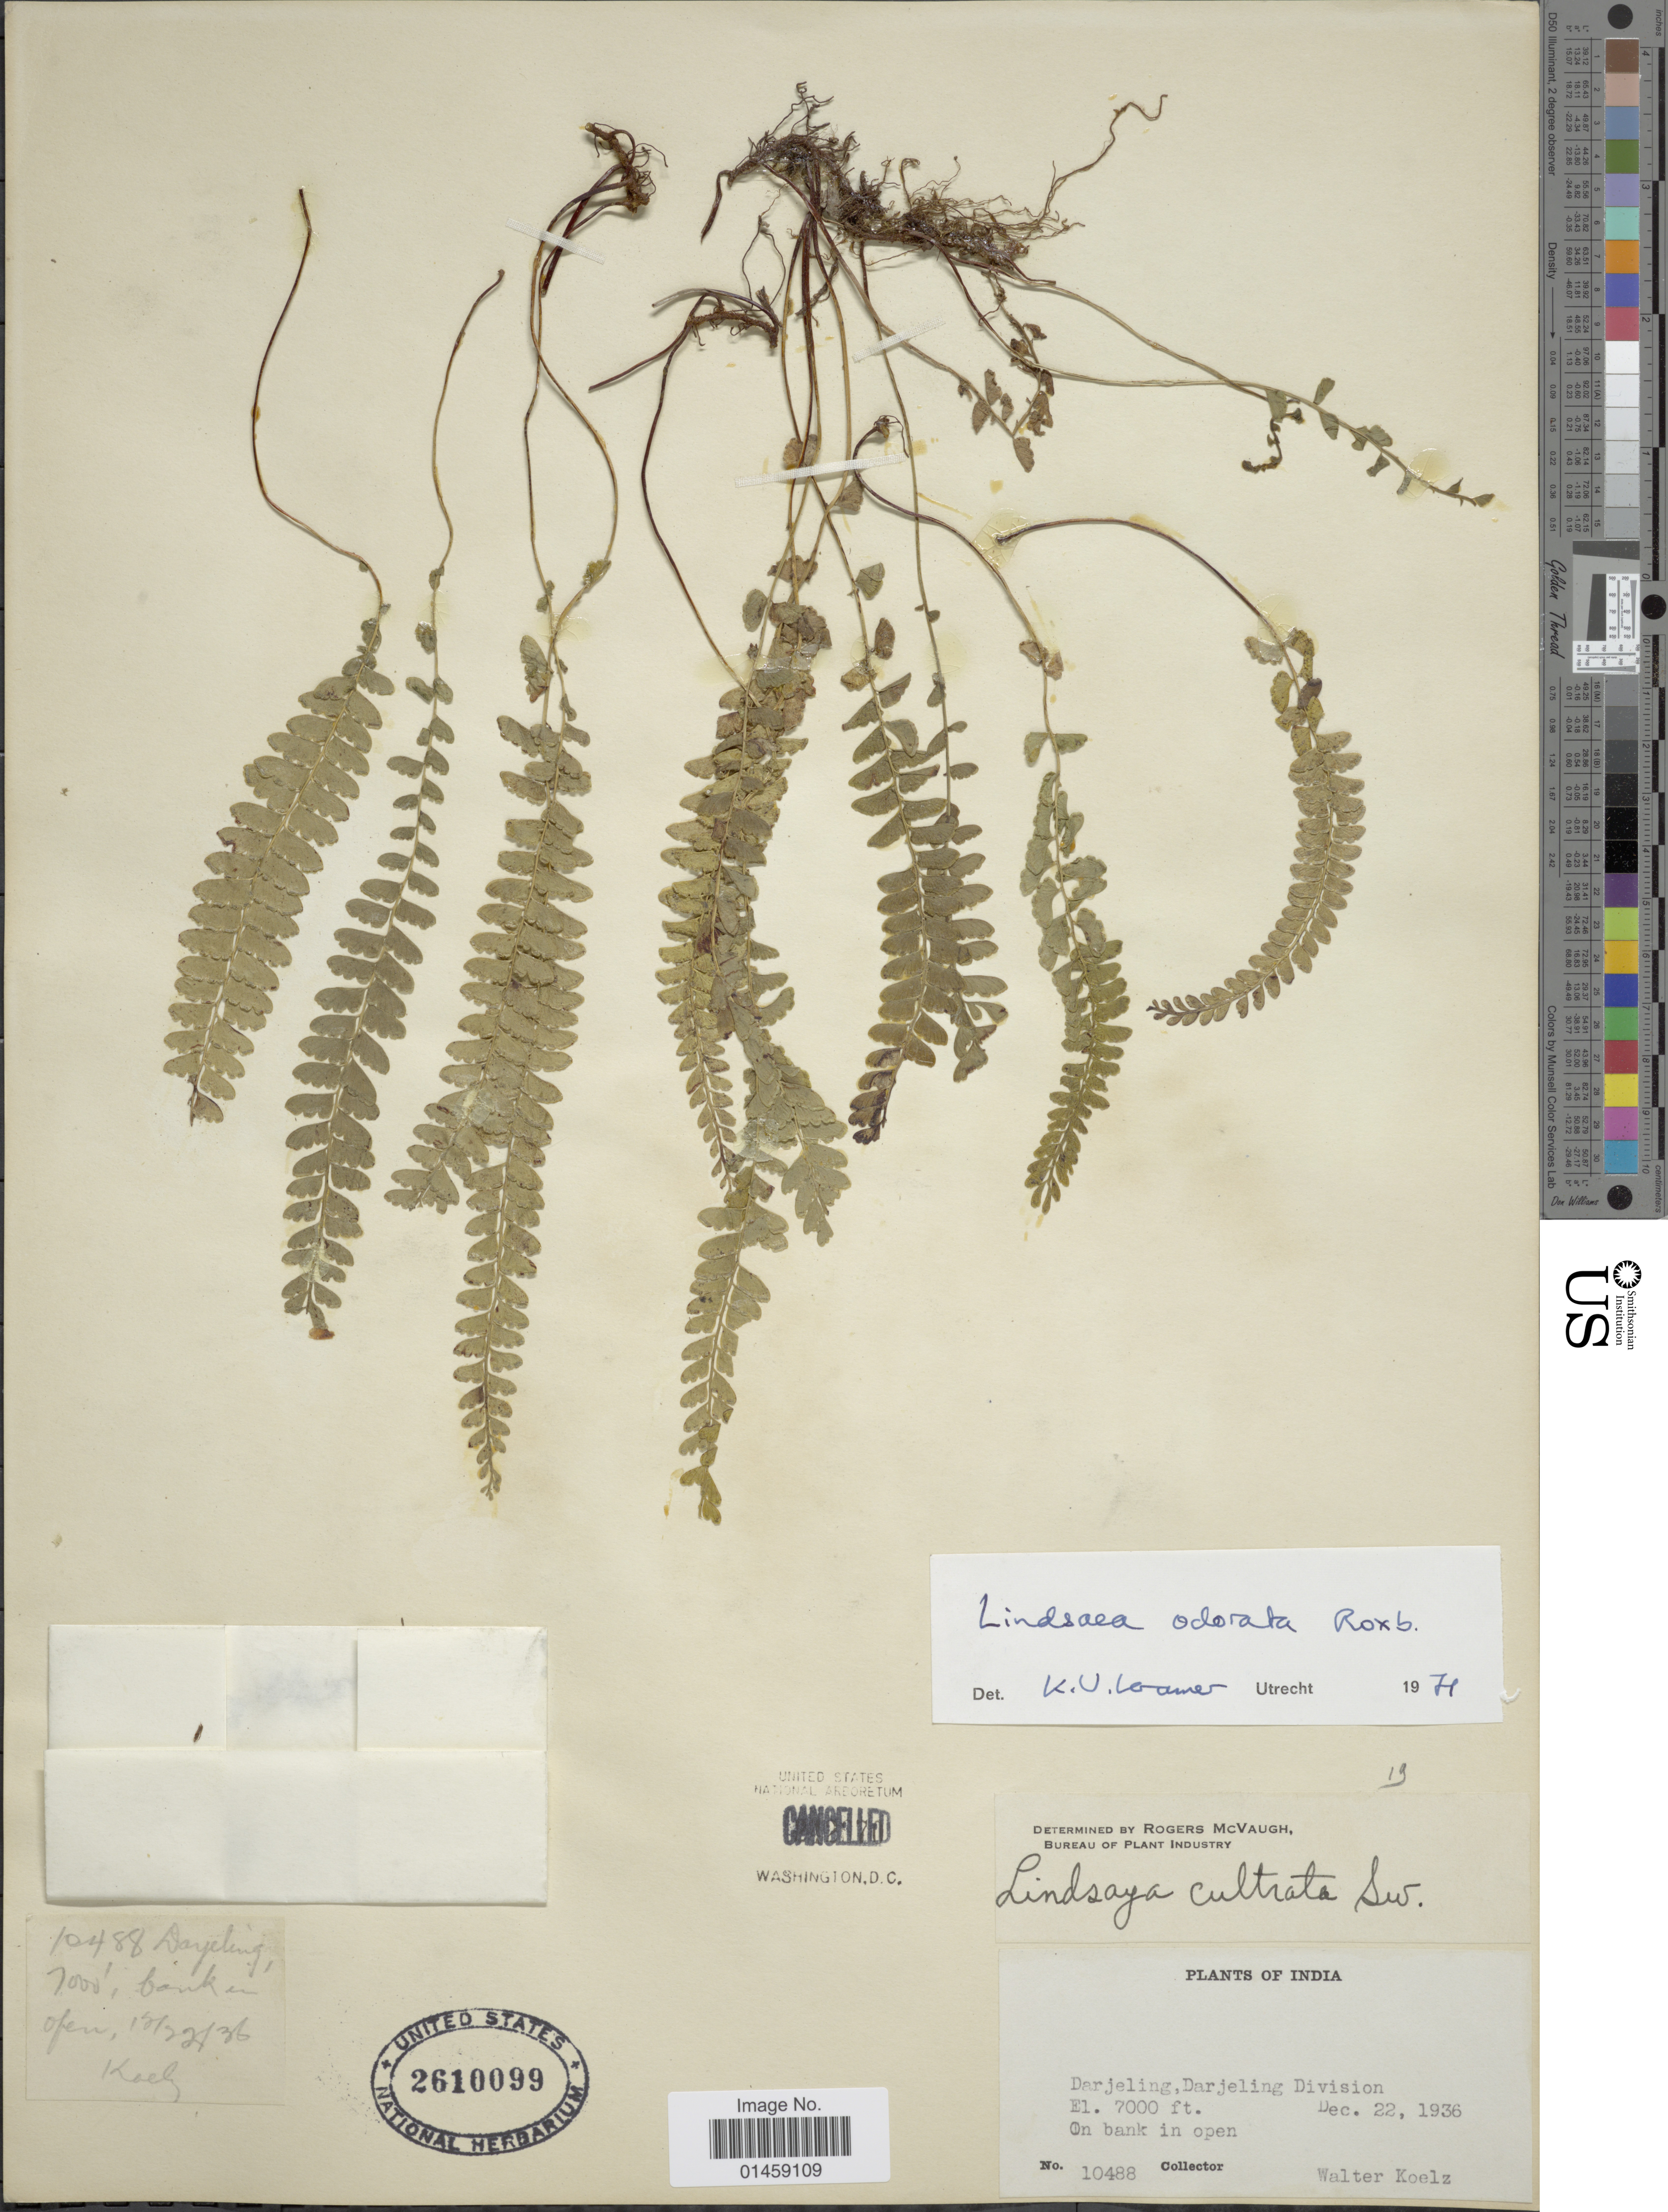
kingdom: Plantae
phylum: Tracheophyta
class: Polypodiopsida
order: Polypodiales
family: Lindsaeaceae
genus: Lindsaea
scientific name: Lindsaea odorata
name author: Roxb.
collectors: W. N. Koelz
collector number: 10447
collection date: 1936-12-22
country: India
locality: India, Darjeling, Darjeling Division.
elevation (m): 2134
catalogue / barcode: US 2610099